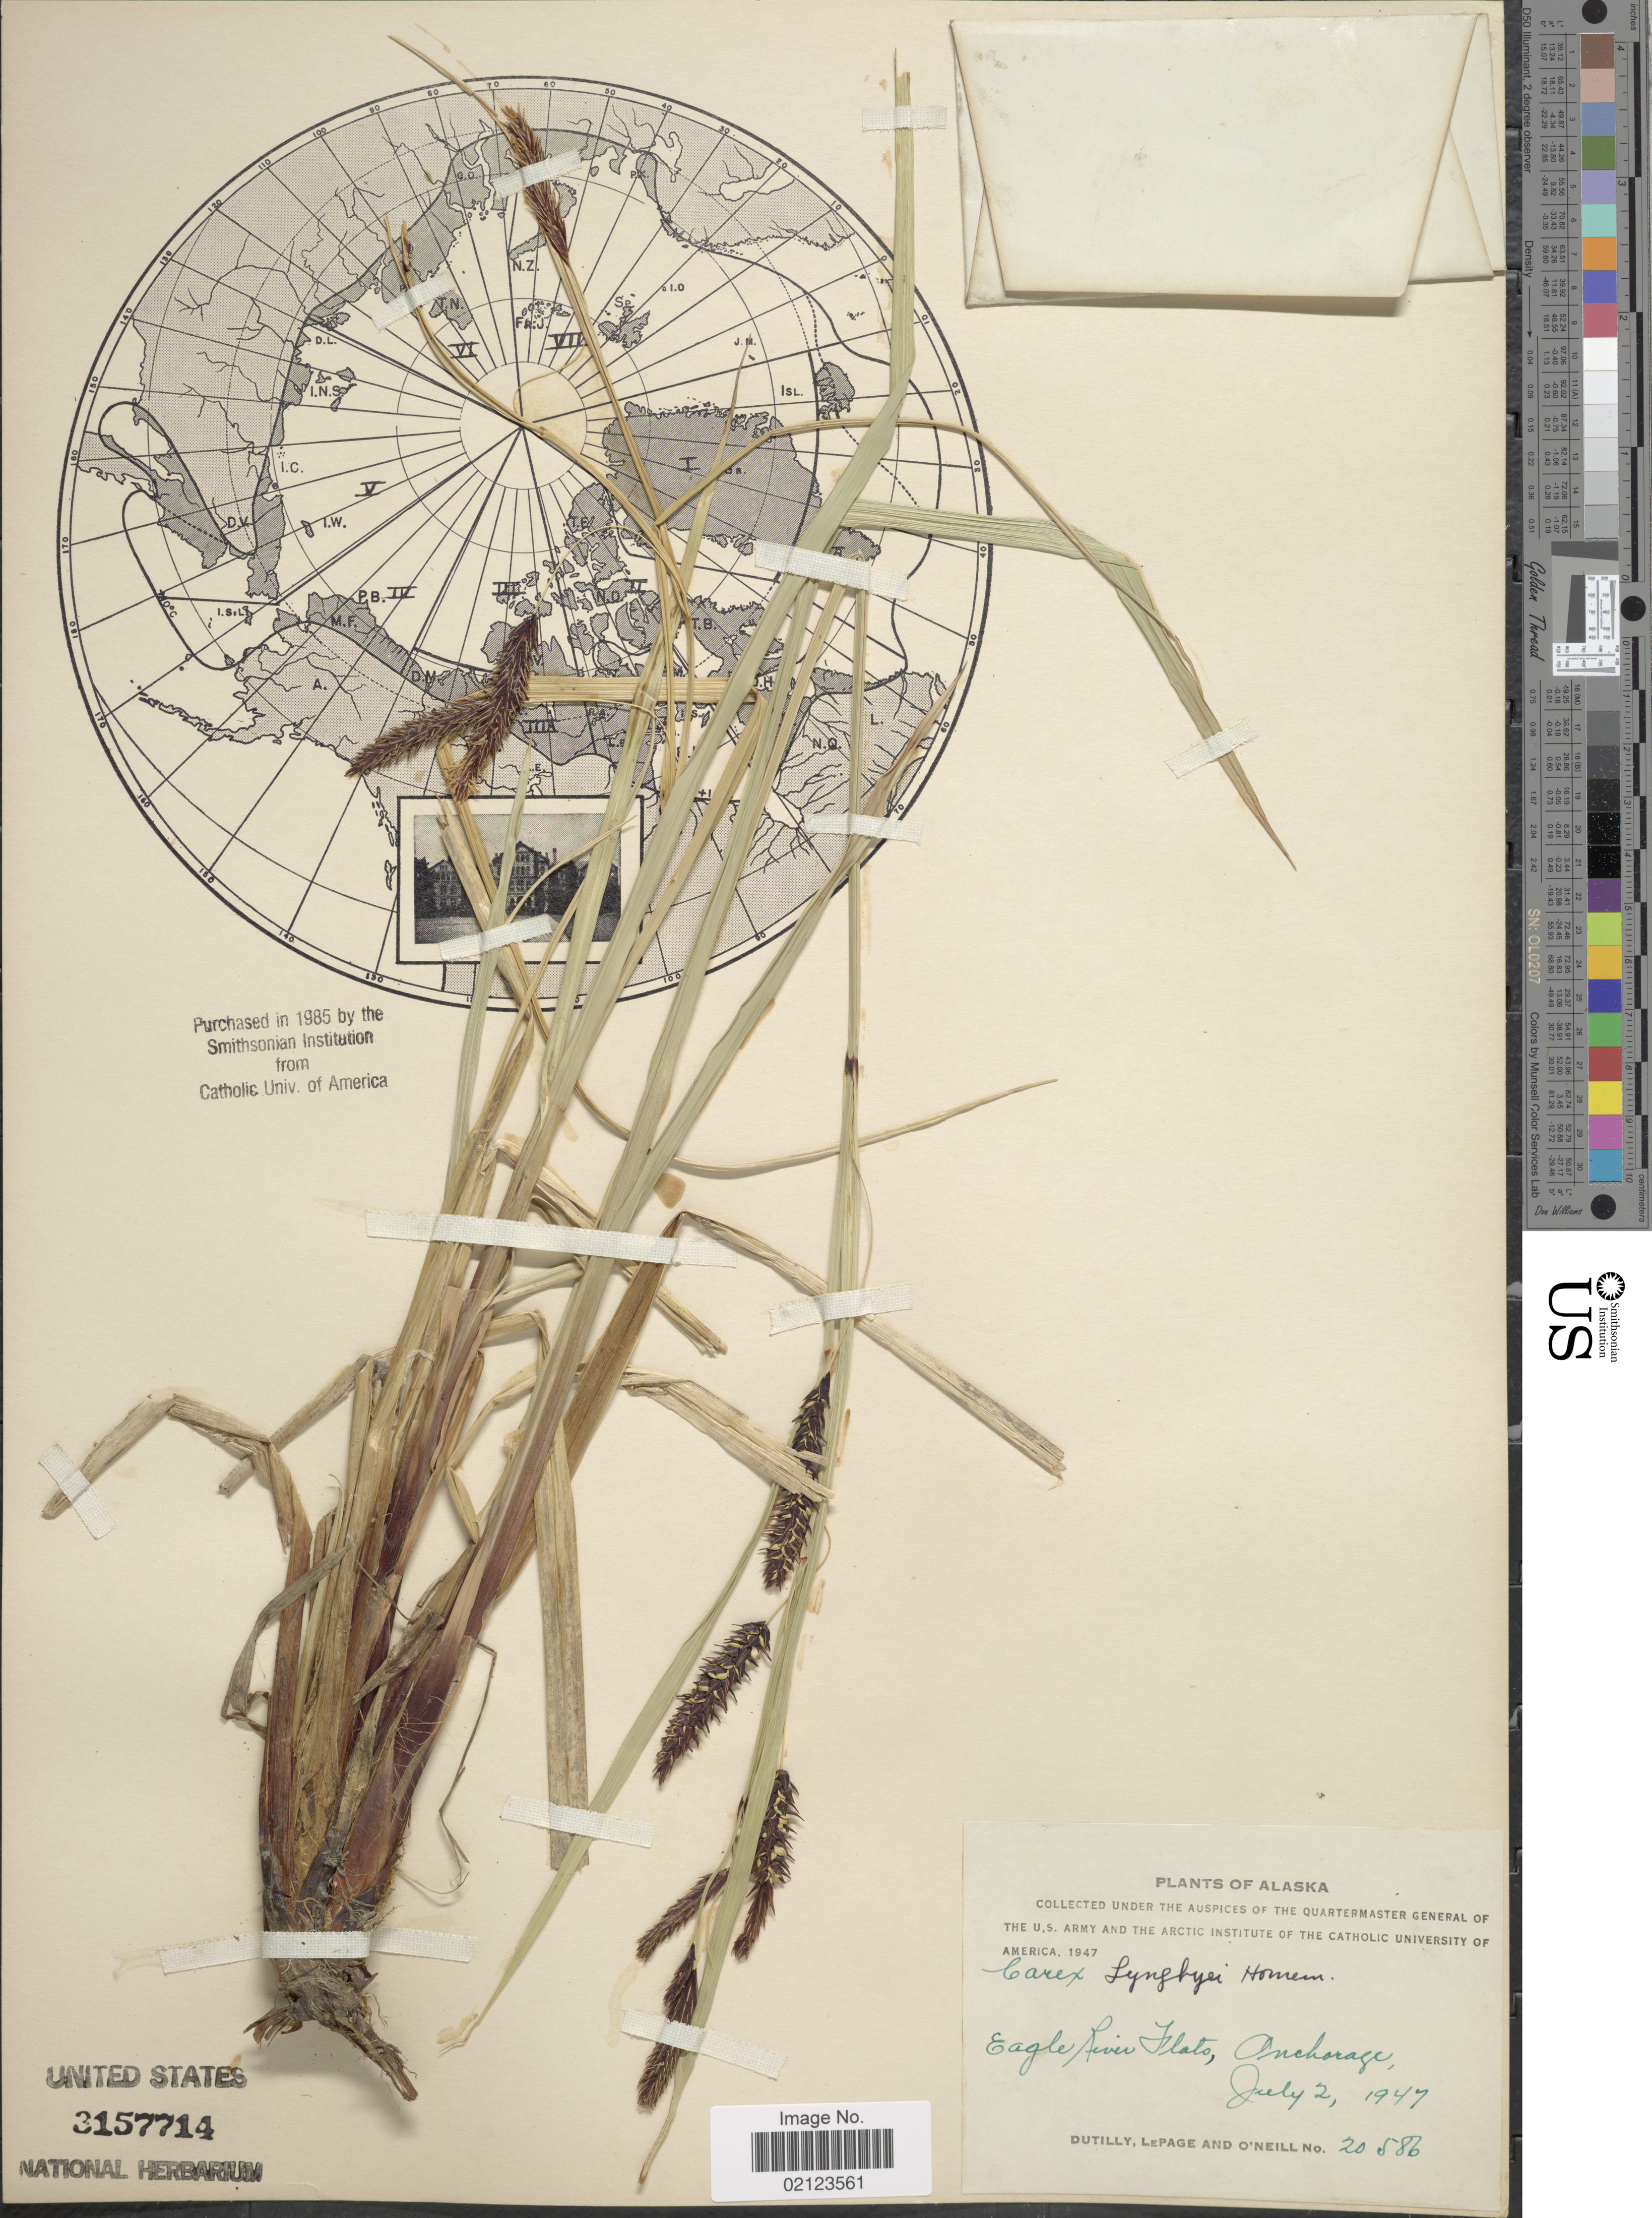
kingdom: Plantae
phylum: Tracheophyta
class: Liliopsida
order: Poales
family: Cyperaceae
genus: Carex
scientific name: Carex lyngbyei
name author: Hornem.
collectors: -. Dutilly, -. LePage & -. O'Neill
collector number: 20586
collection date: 1947-07-02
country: United States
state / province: Alaska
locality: Eagle River Flats, Anchorage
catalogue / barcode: US 3157714